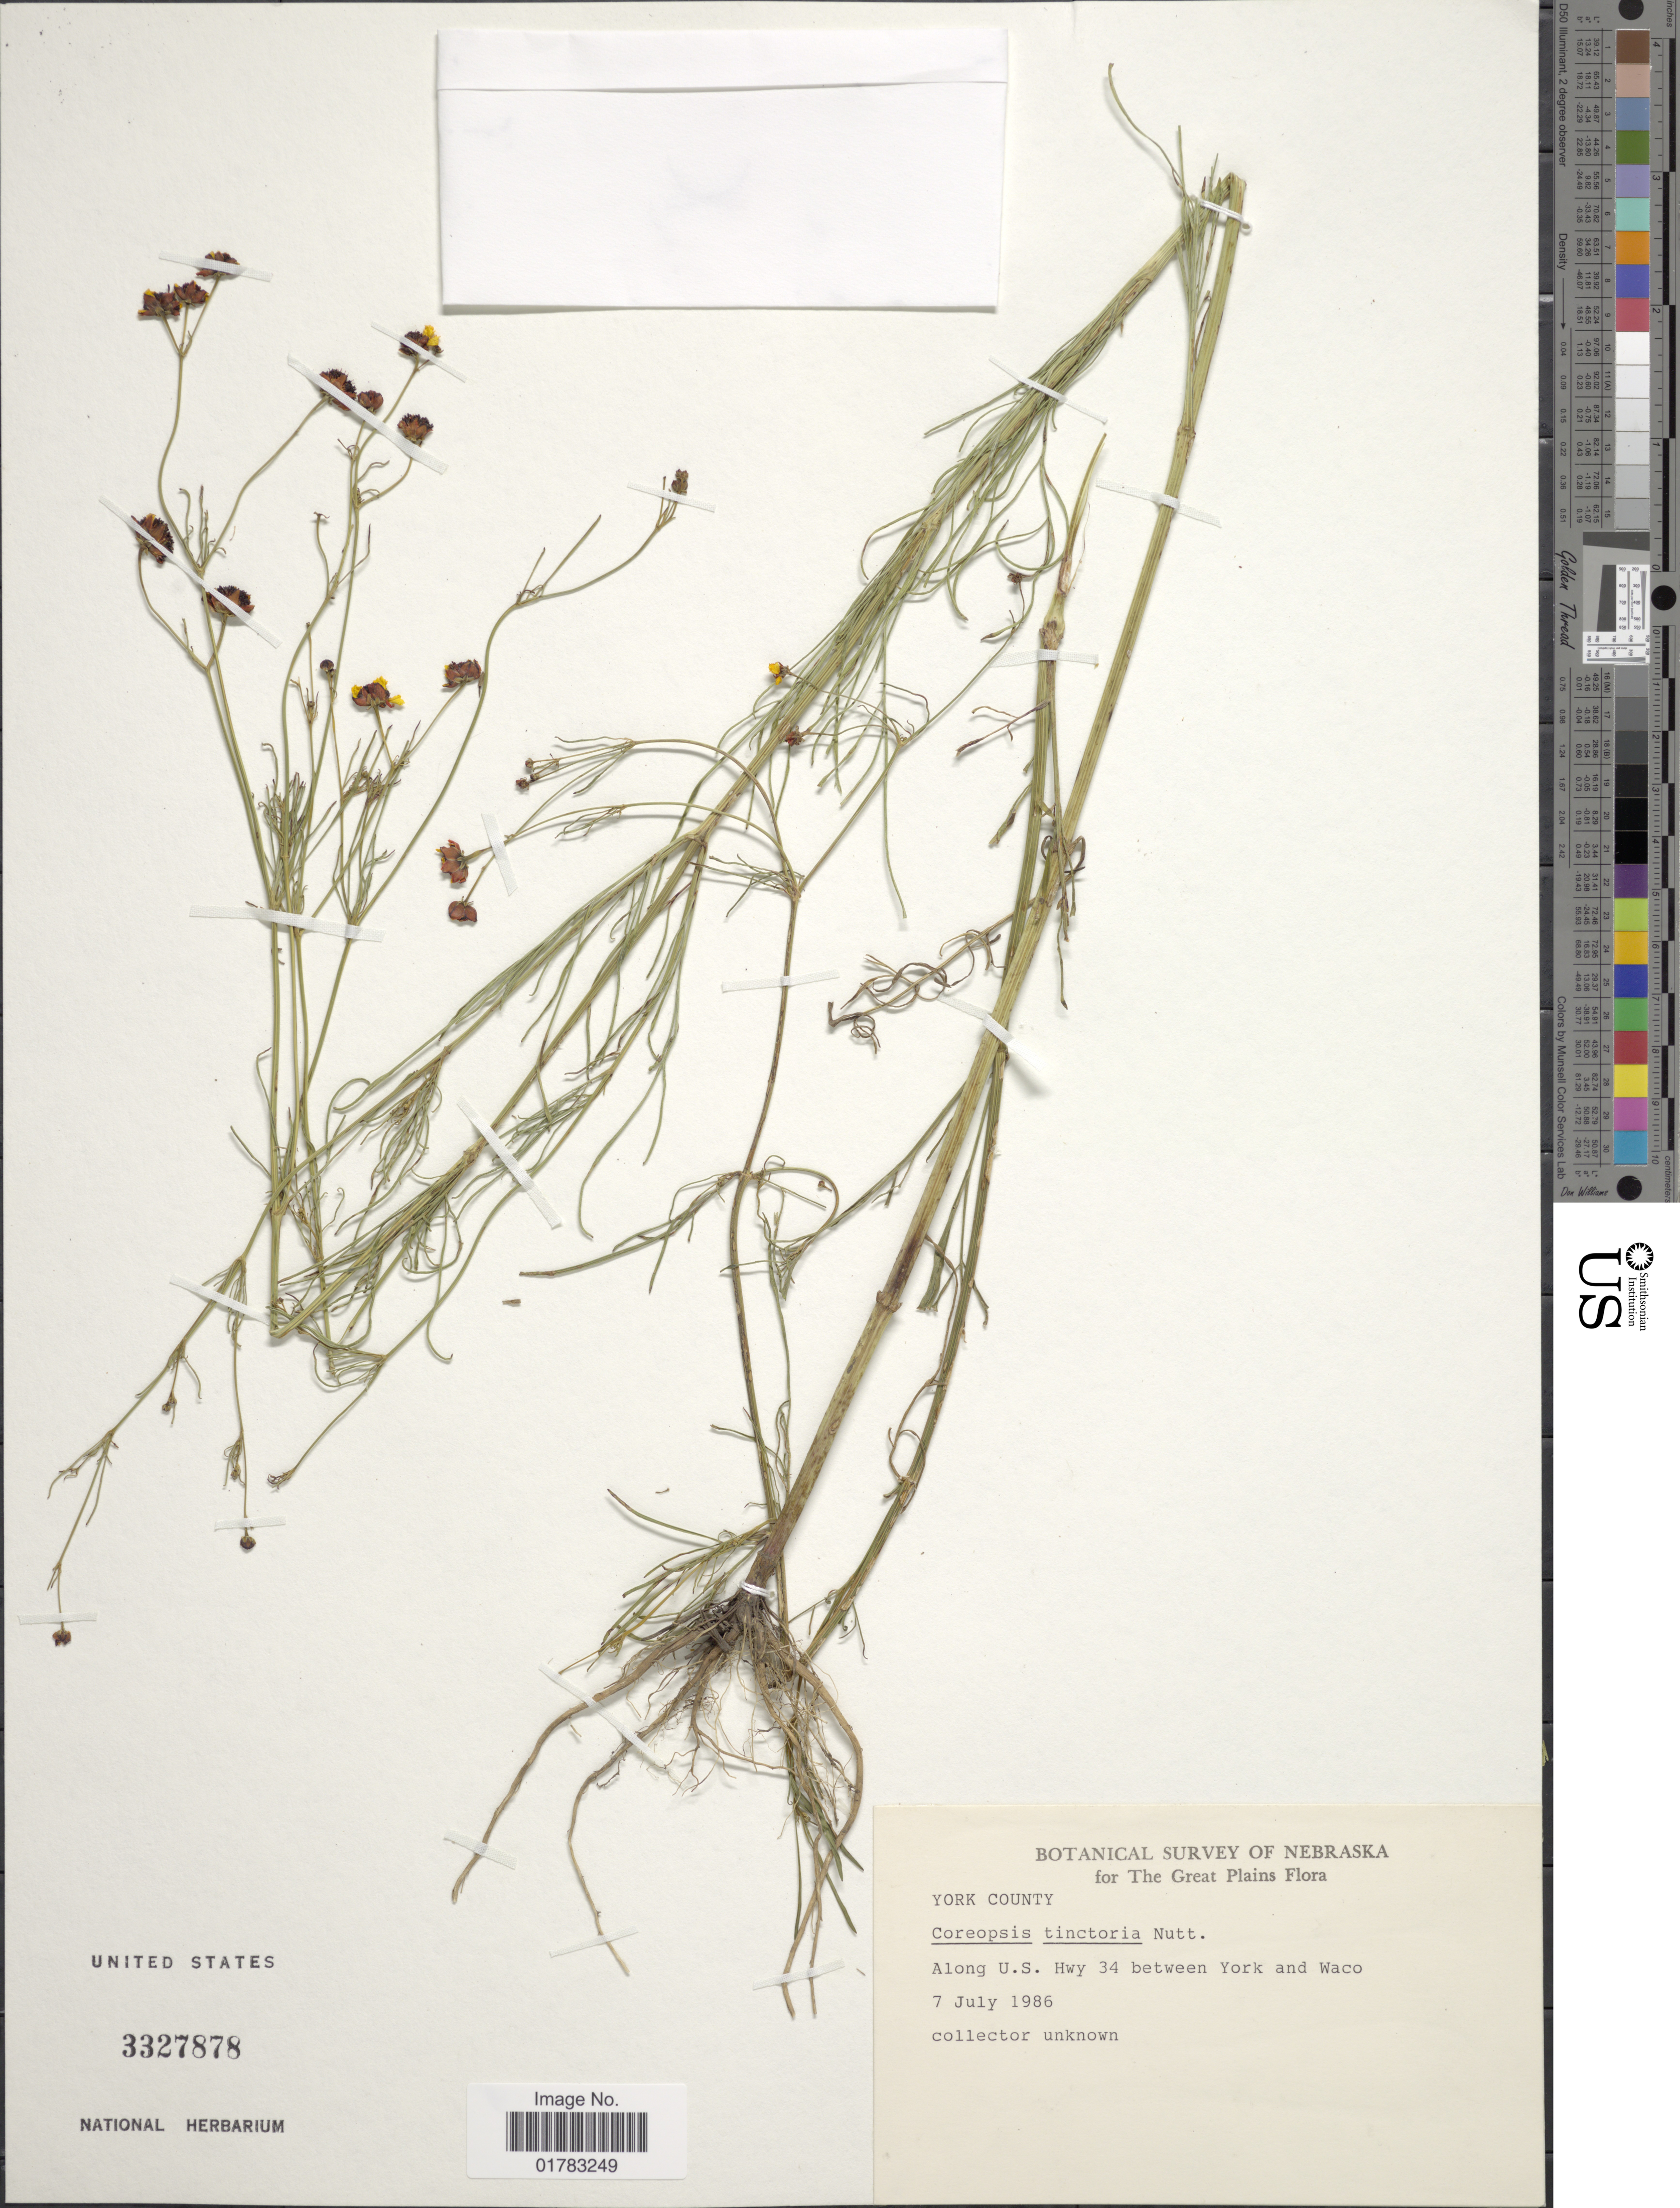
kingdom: Plantae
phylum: Tracheophyta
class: Magnoliopsida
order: Asterales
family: Asteraceae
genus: Coreopsis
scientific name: Coreopsis tinctoria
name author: Nutt.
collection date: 1986-07-07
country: United States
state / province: Nebraska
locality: For the Great Plains, York County, along U.S. Hwy 34 between York and Waco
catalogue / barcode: US 3327878